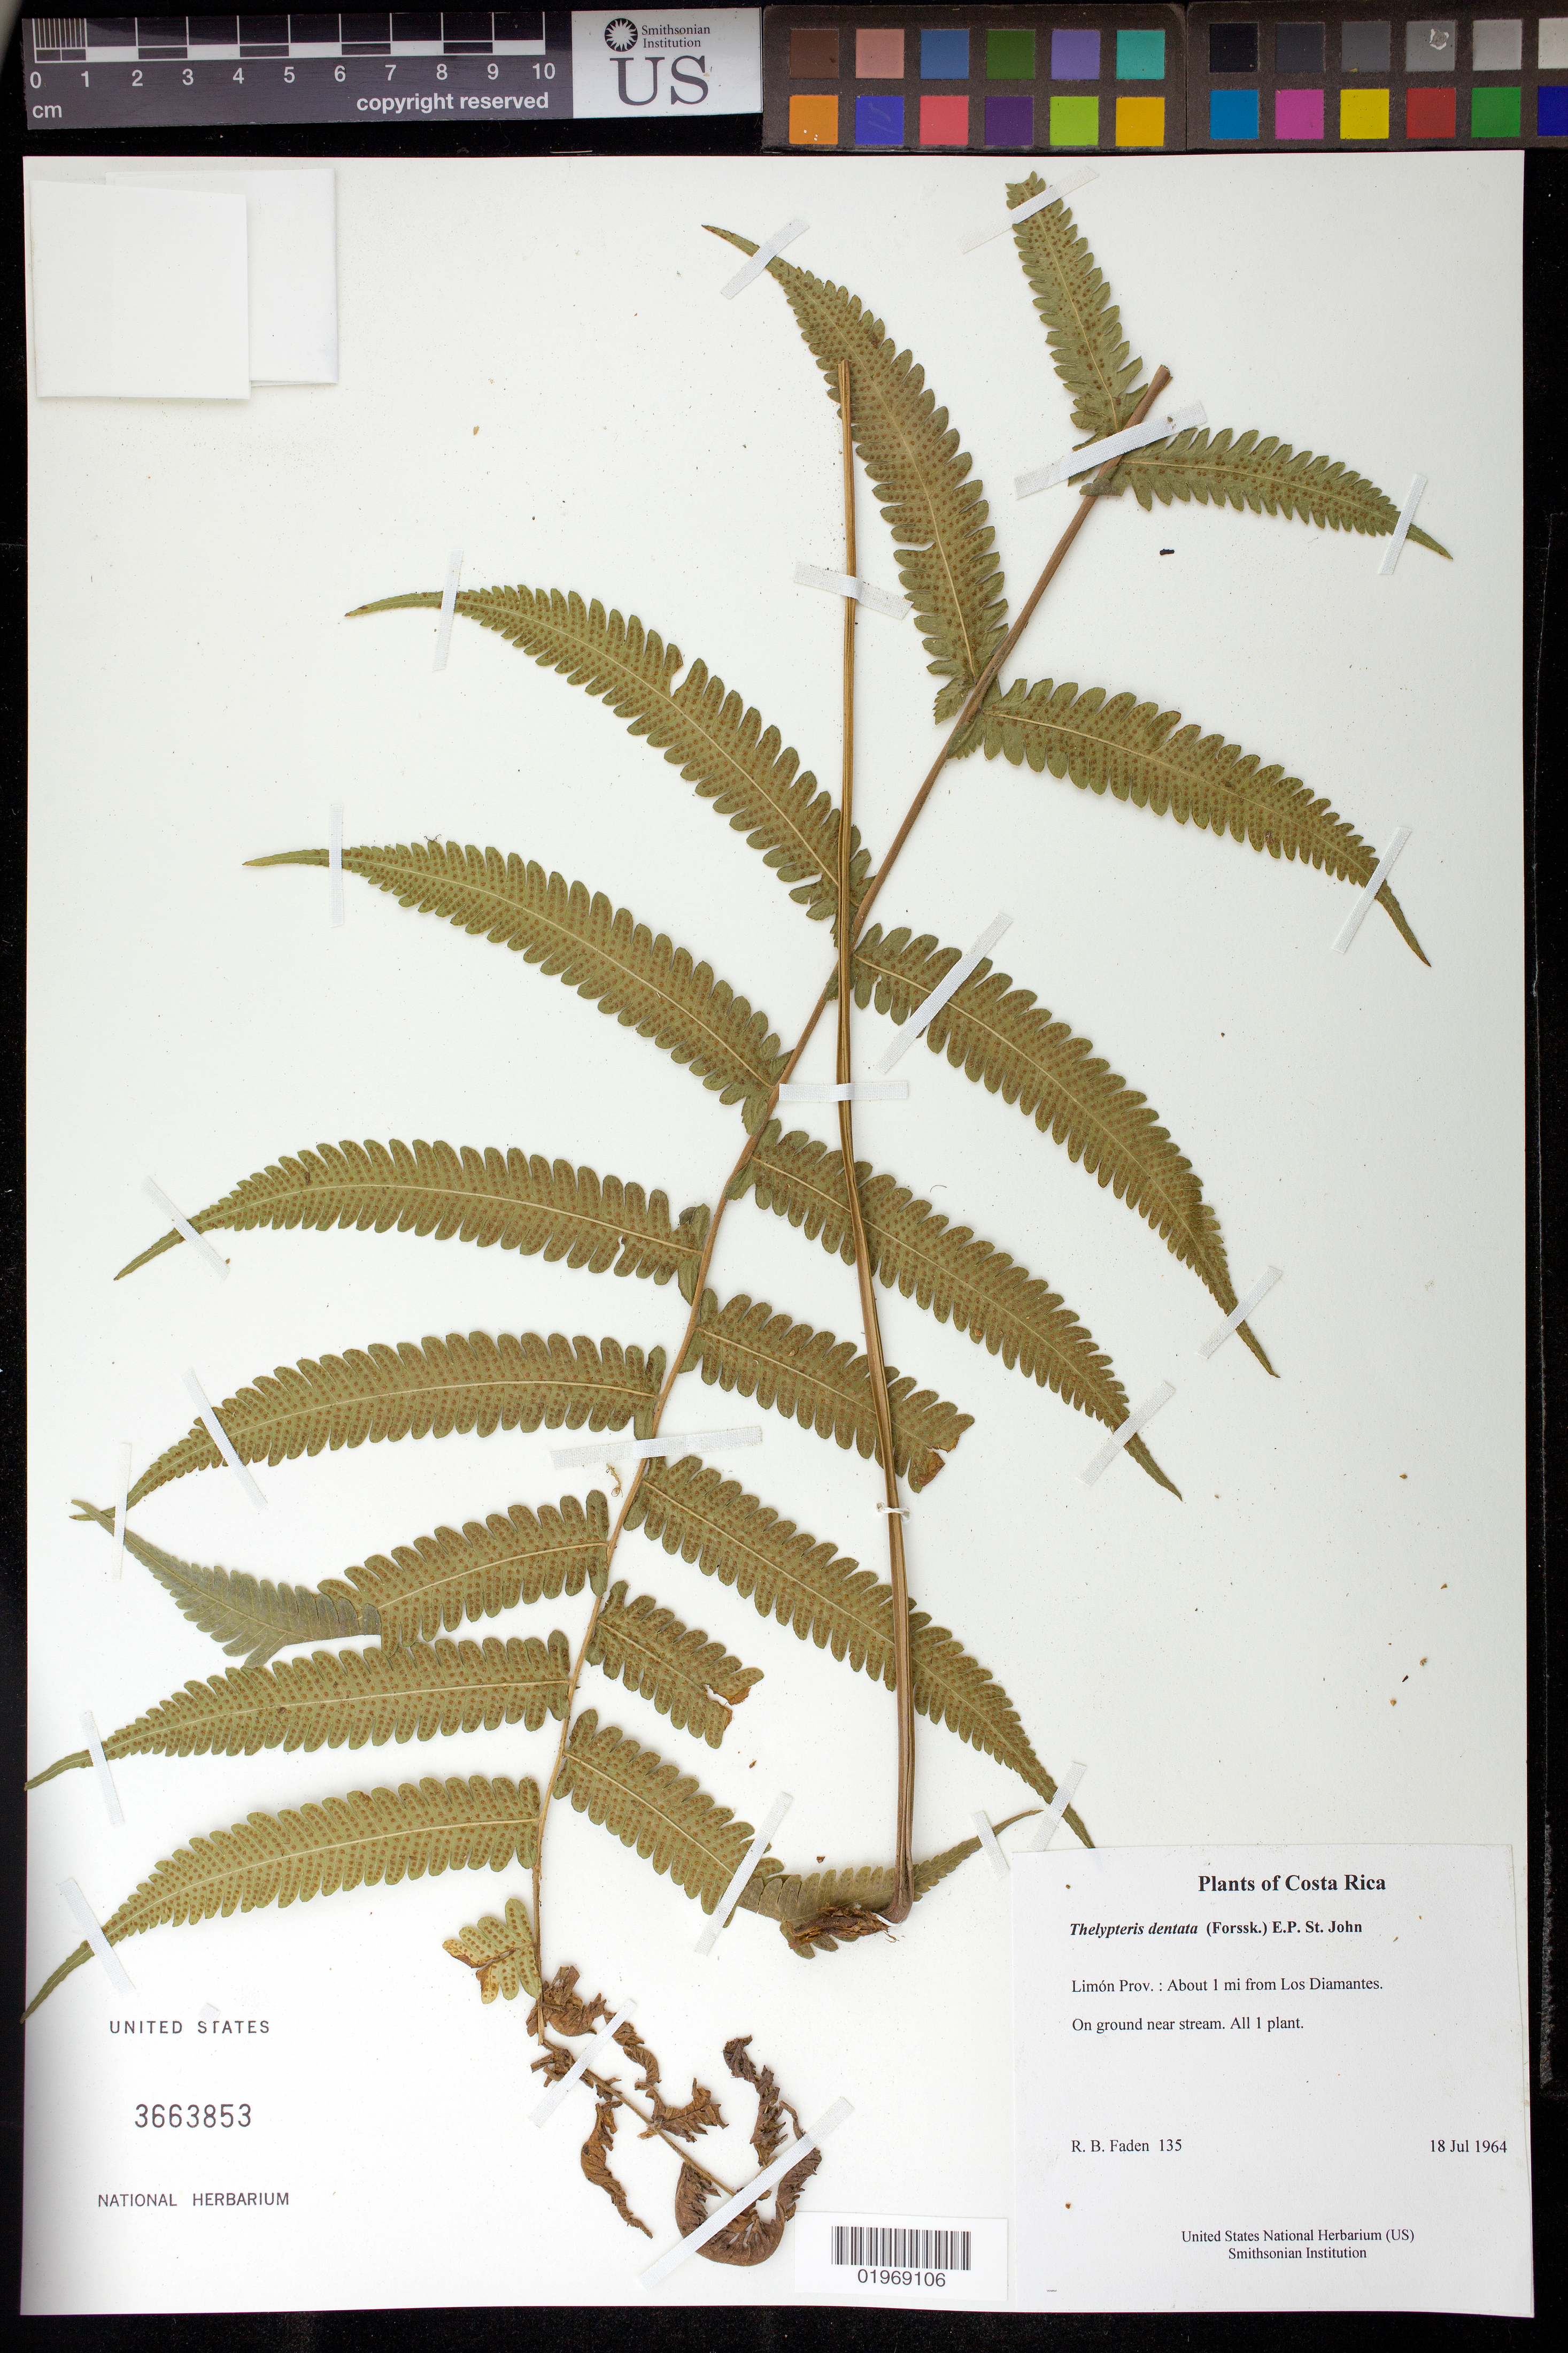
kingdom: Plantae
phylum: Tracheophyta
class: Polypodiopsida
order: Polypodiales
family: Thelypteridaceae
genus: Thelypteris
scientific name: Thelypteris dentata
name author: (Forssk.) E.P. St. John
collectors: R. B. Faden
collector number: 135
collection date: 1964-07-18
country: Costa Rica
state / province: Limón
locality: About 1 mi from Los Diamantes.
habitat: On ground near stream.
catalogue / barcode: US 3663853